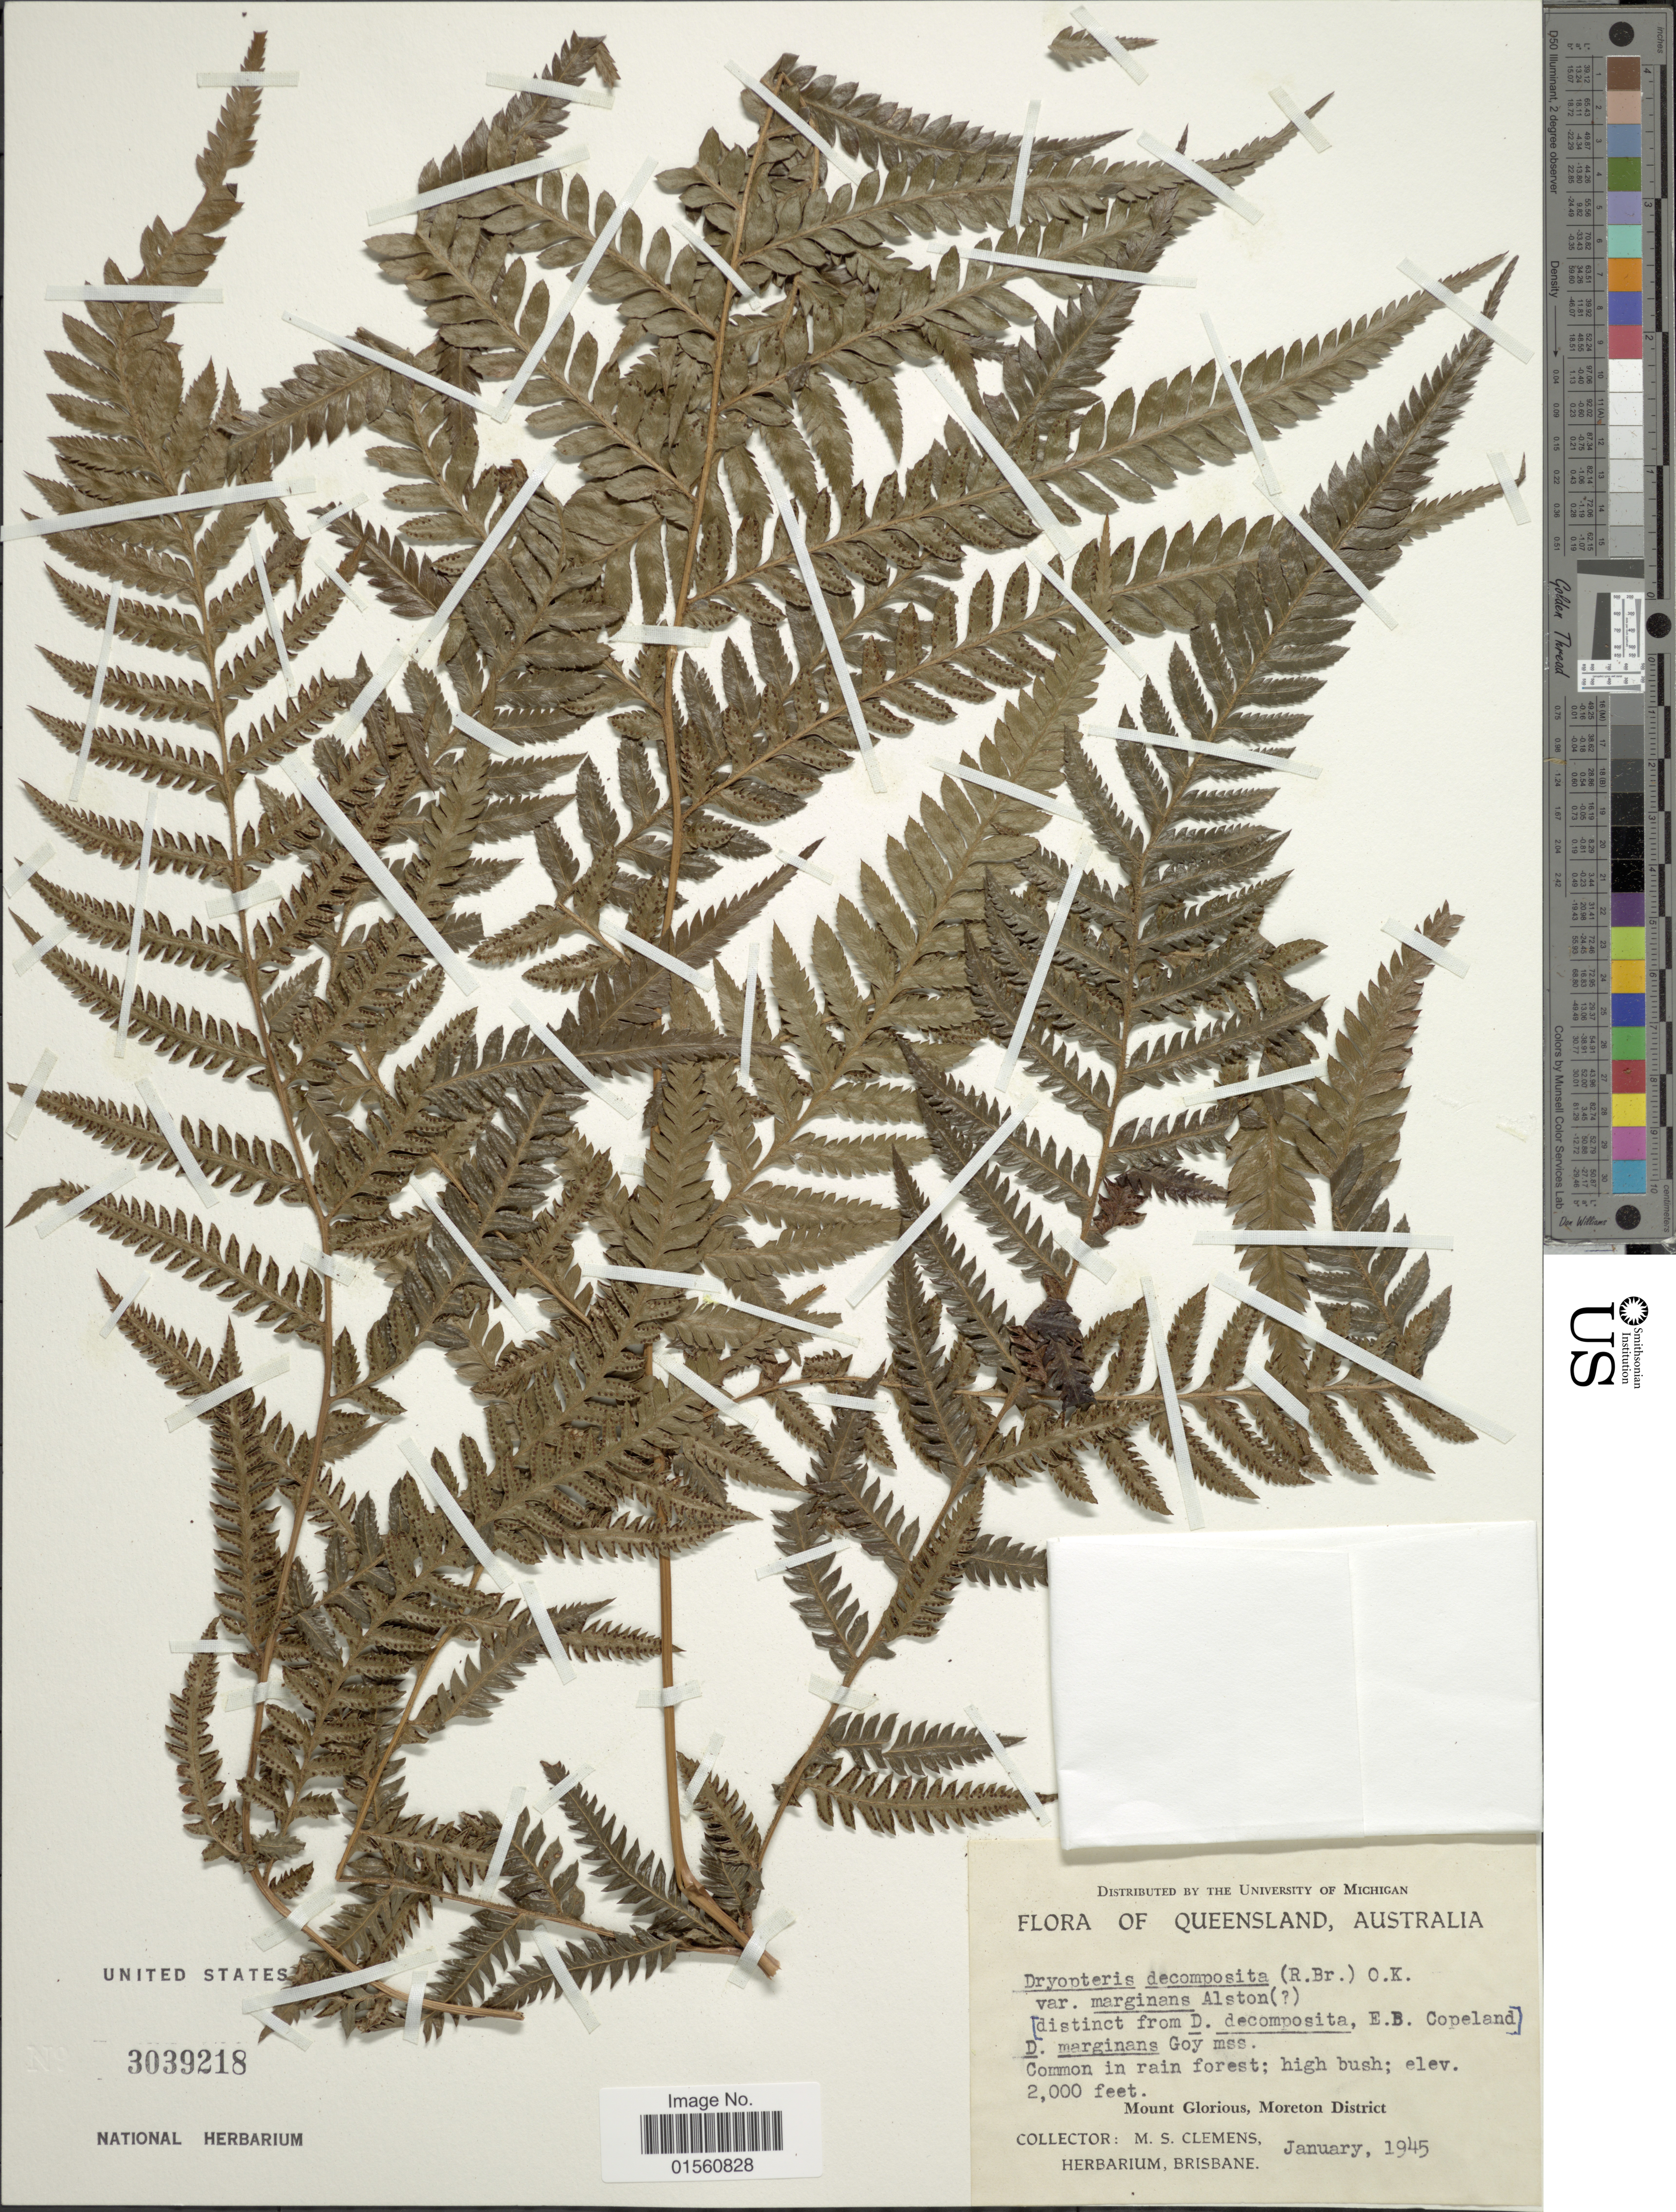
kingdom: Plantae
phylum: Tracheophyta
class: Polypodiopsida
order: Polypodiales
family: Dryopteridaceae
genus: Lastreopsis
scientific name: Lastreopsis decomposita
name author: (R. Br.) Tindale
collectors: M. S. Clemens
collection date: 1945-01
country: Australia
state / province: Queensland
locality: Mount Glorious, Moreton District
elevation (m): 610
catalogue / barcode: US 3039218